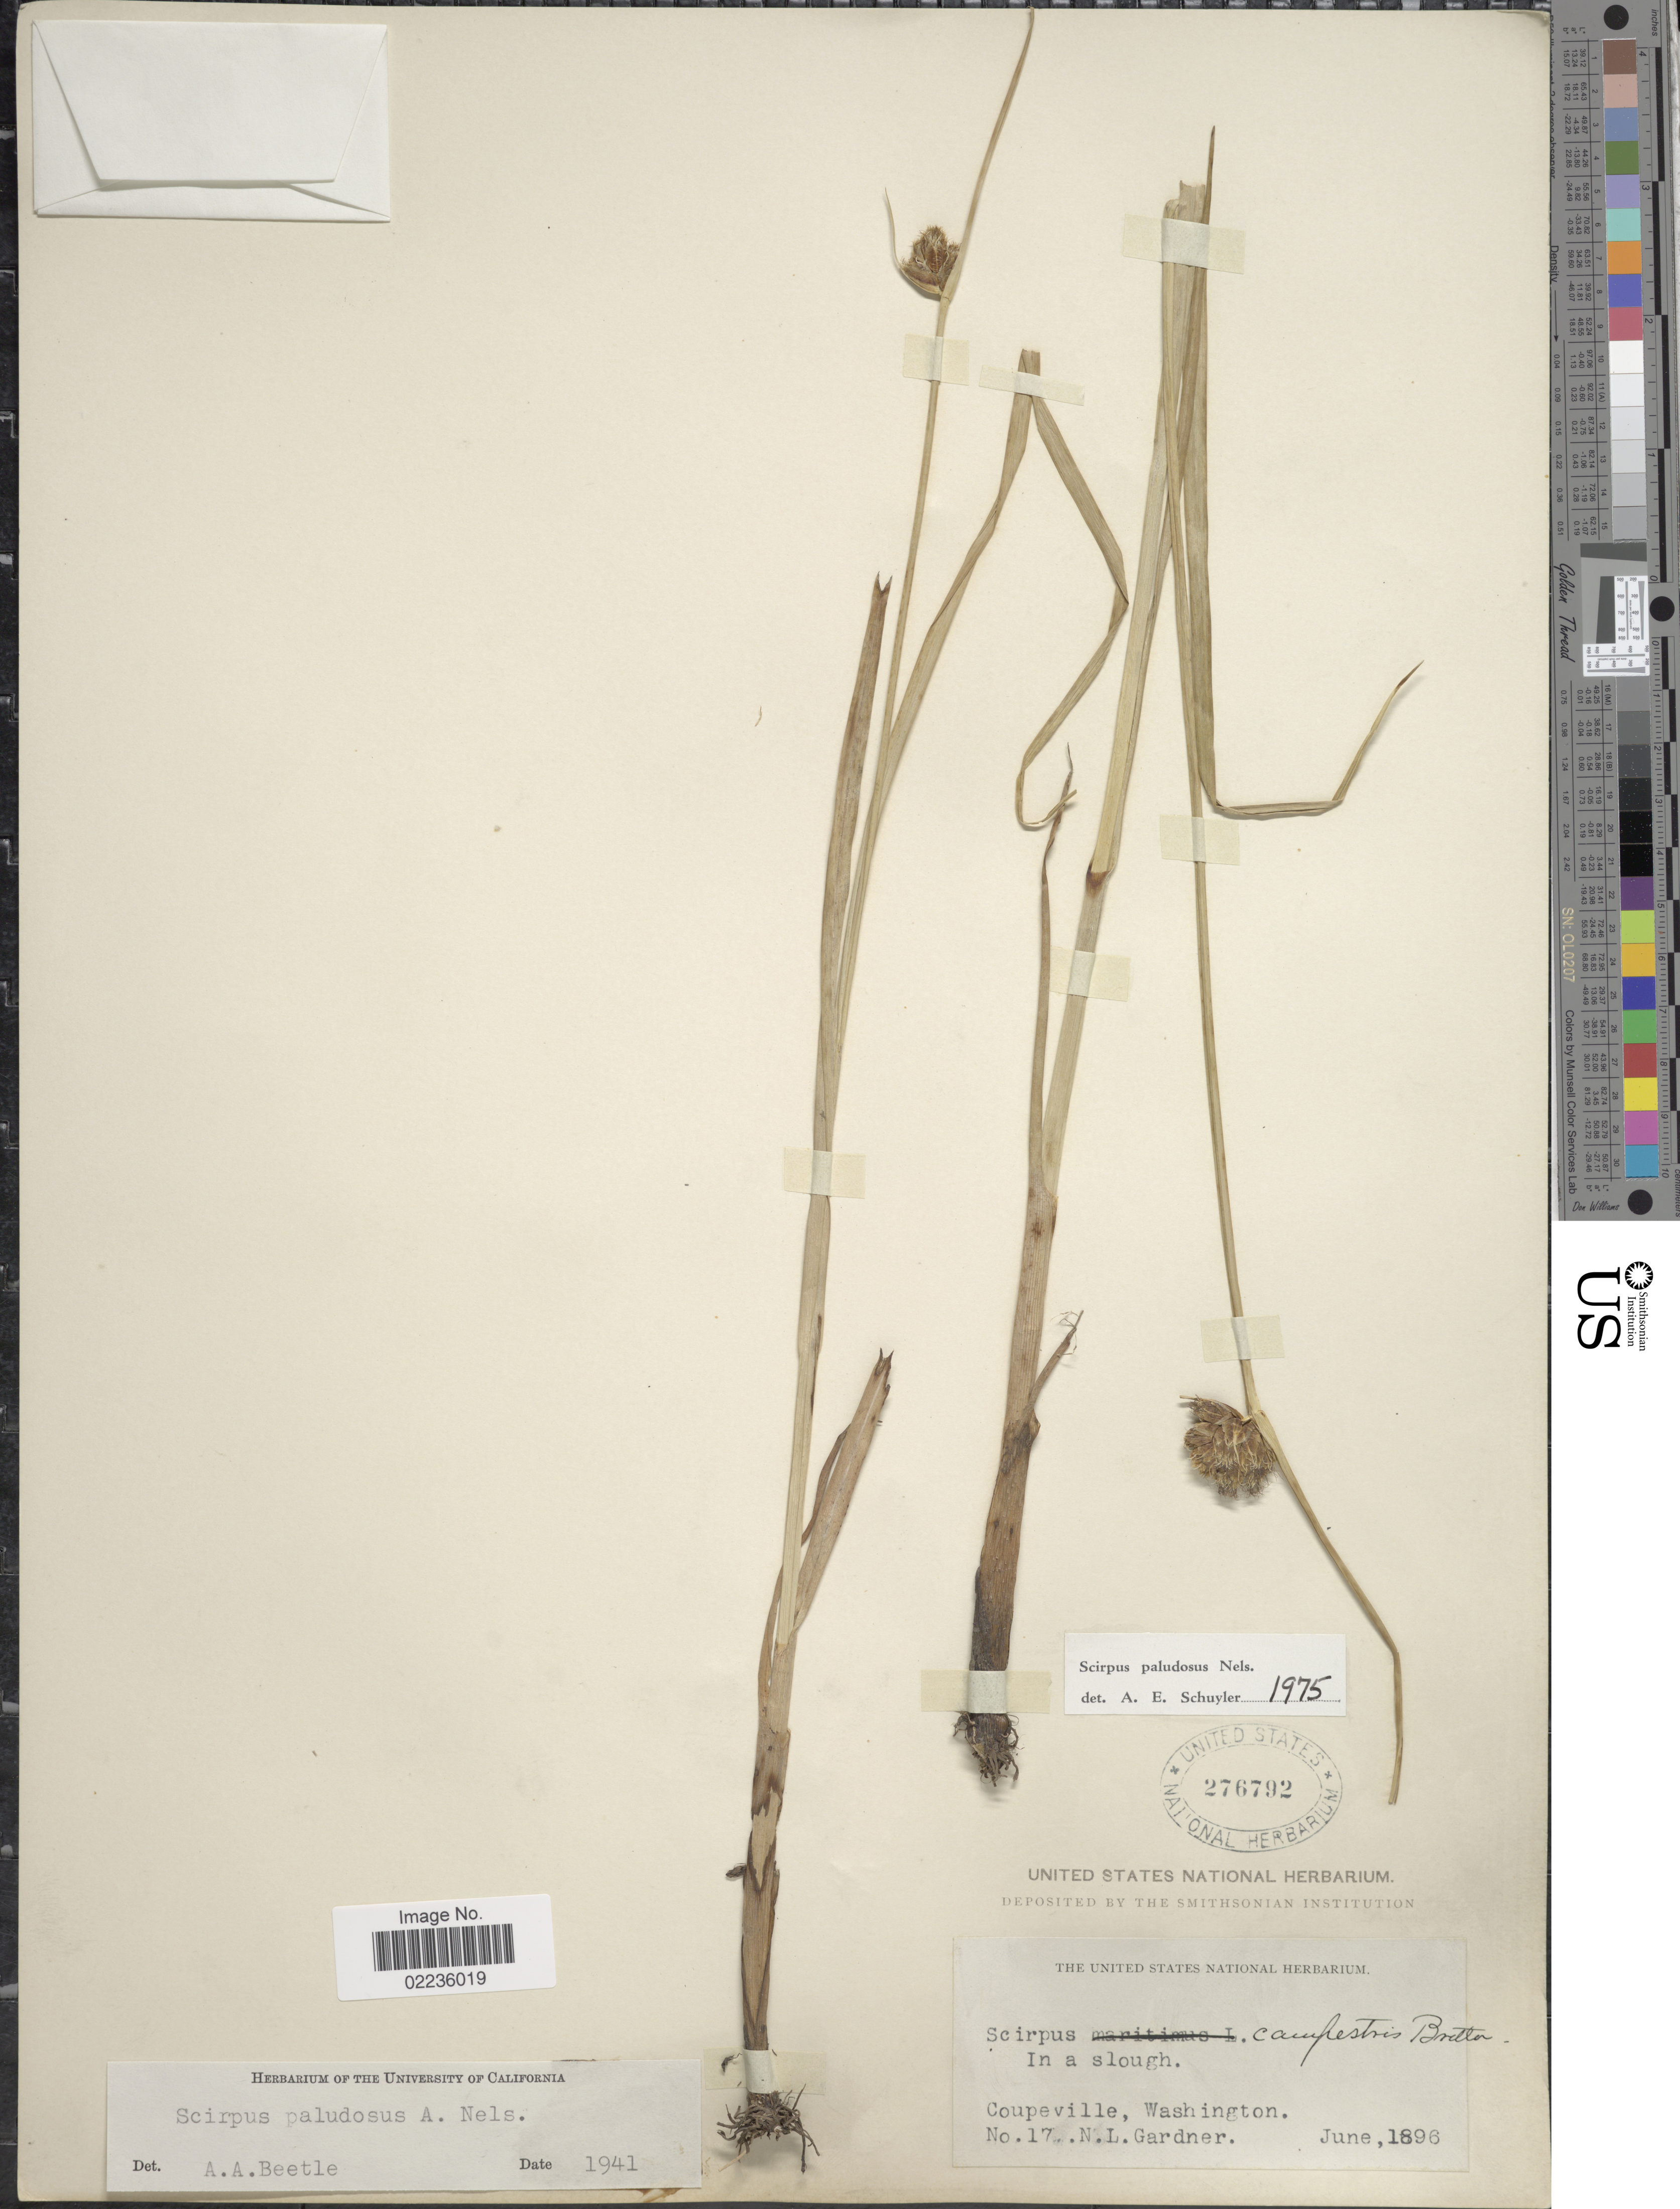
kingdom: Plantae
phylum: Tracheophyta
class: Liliopsida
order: Poales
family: Cyperaceae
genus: Bolboschoenus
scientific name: Bolboschoenus maritimus subsp. paludosus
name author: (A. Nelson) T. Koyama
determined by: Strong, M. T., (US), Smithsonian Institution - National Museum of Natural History (UNITED STATES)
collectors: N. Gardner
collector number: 17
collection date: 1896-06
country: United States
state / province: Washington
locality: In a slough. Coupeville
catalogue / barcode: US 276792